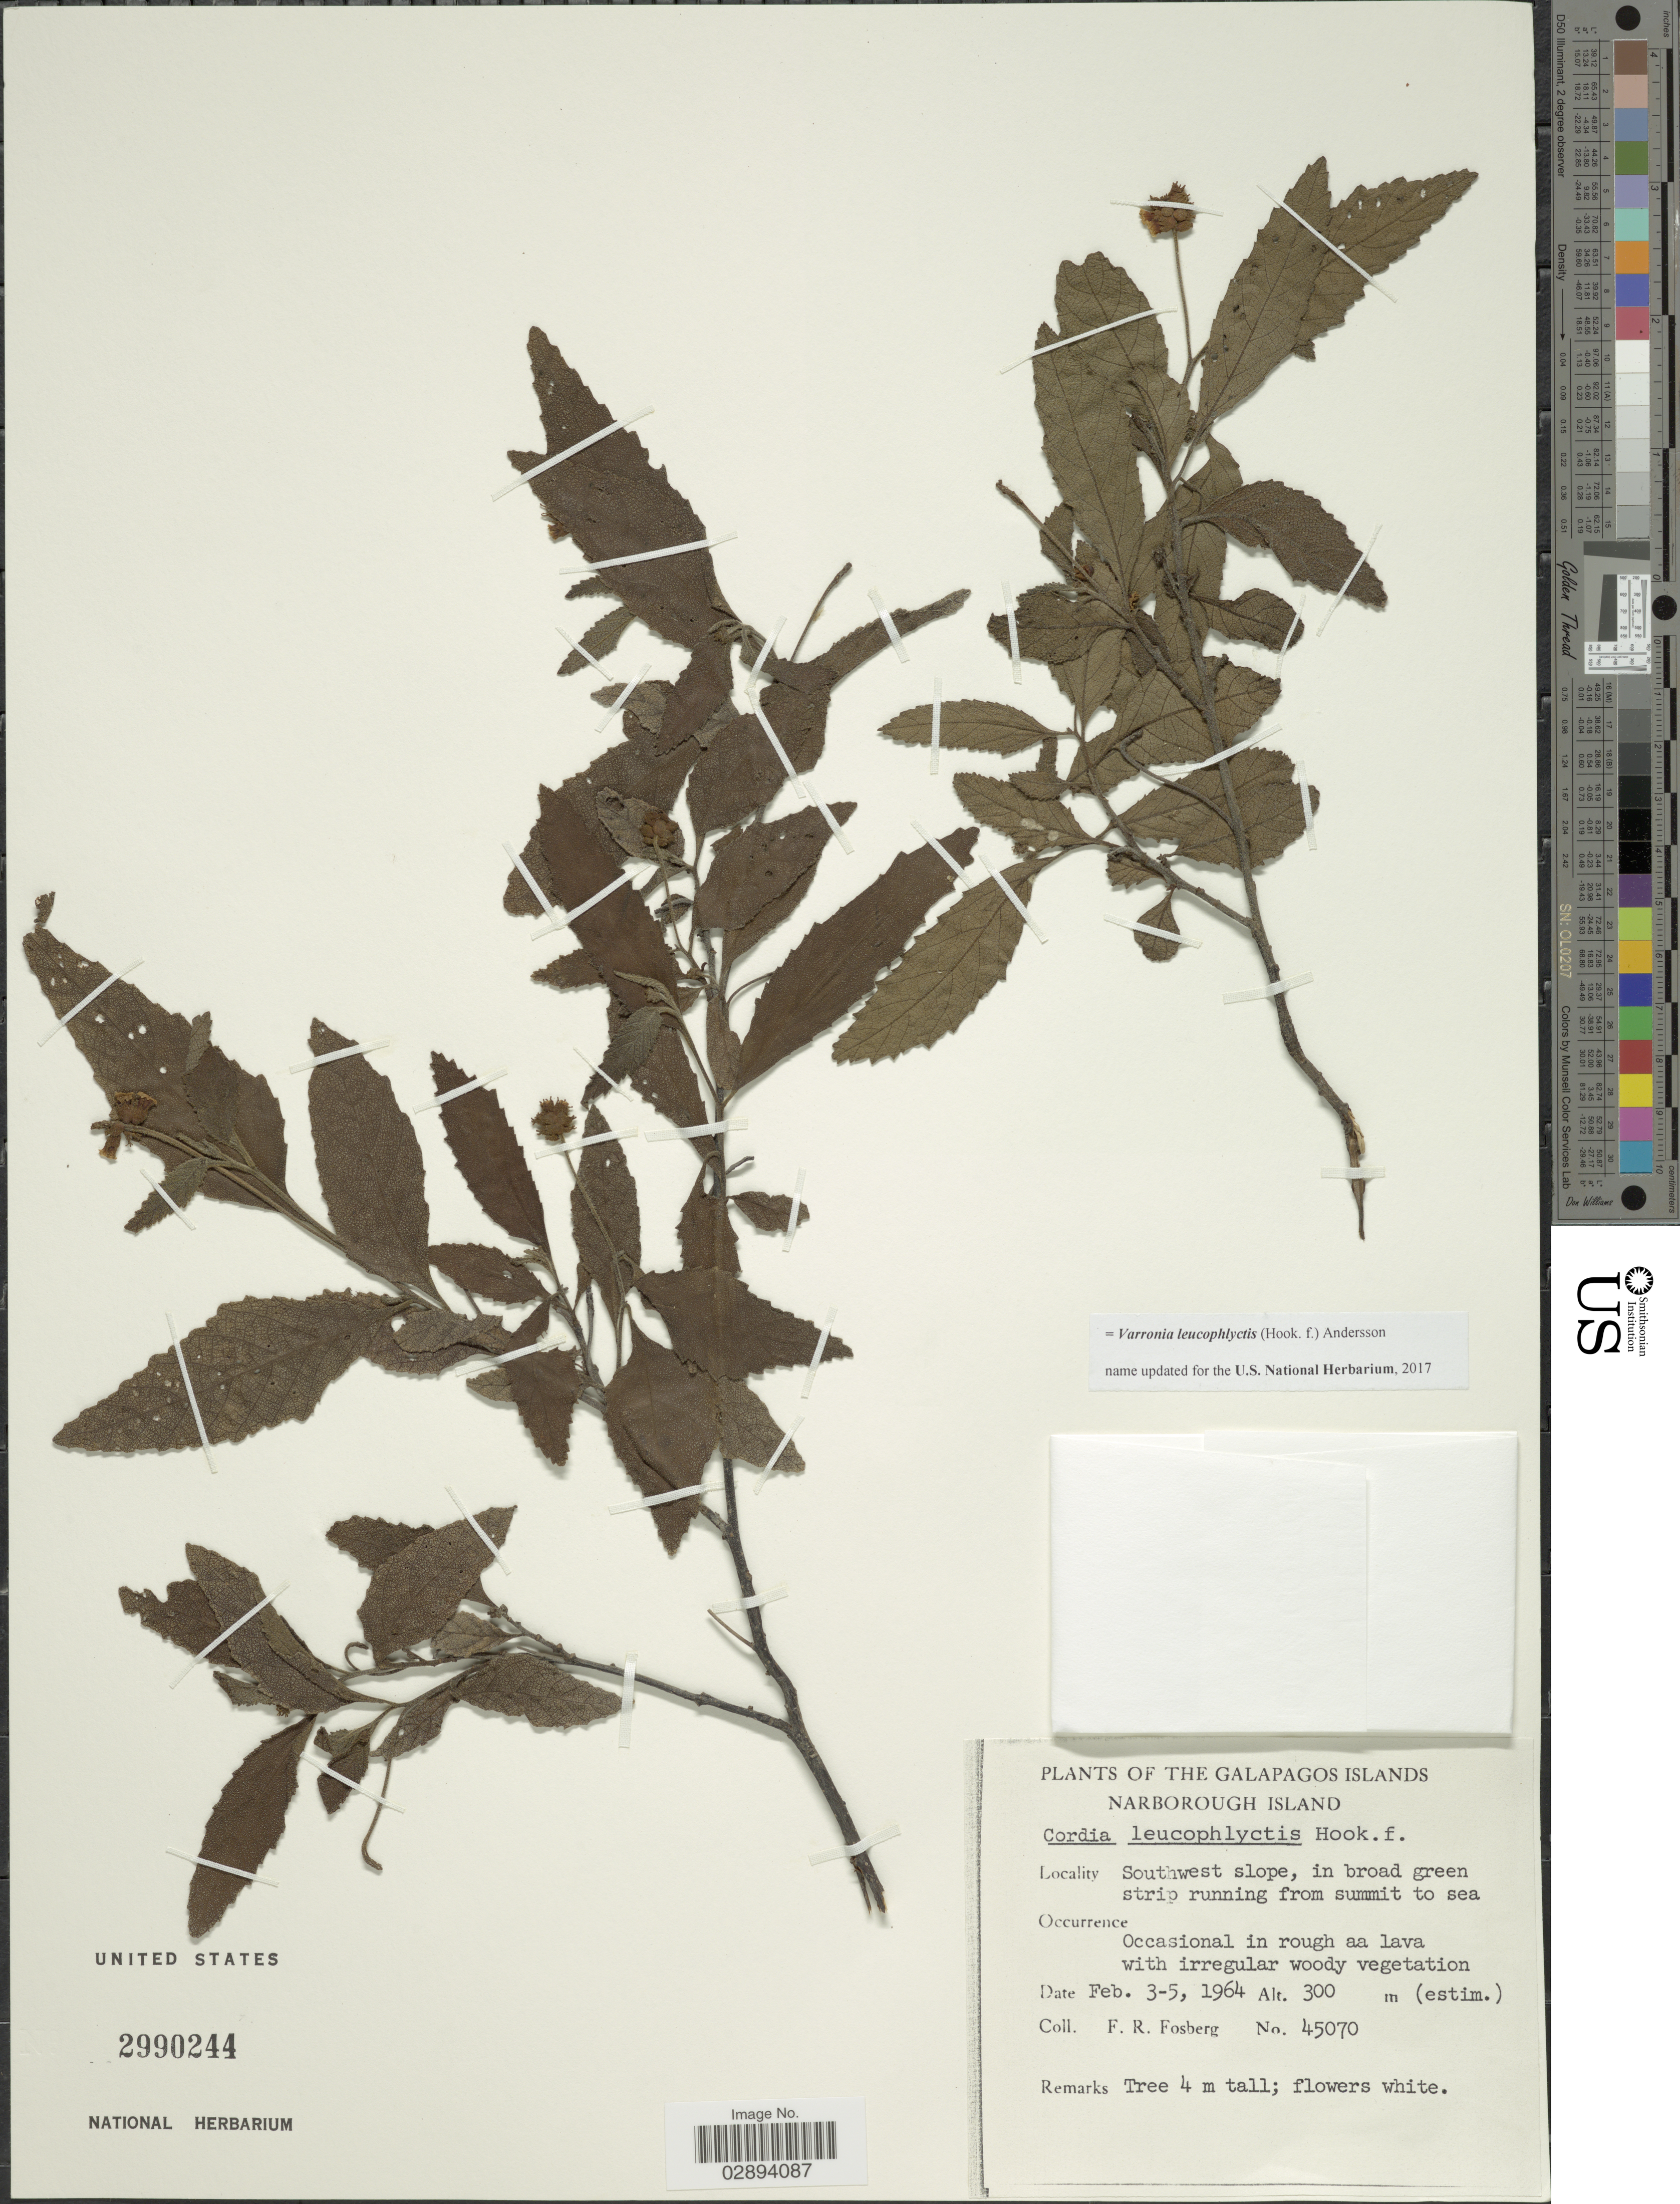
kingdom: Plantae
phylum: Tracheophyta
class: Magnoliopsida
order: Boraginales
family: Cordiaceae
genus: Varronia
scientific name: Varronia leucophyctis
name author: (Hook. f.) Andersson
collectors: F. R. Fosberg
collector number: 45070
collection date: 1964-02-03/1964-02-05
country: Ecuador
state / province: Colón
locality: Galapagos Islands, Narborough island, Southwest slope, in broad green strip running from summit to sea.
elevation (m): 300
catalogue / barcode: US 2990244